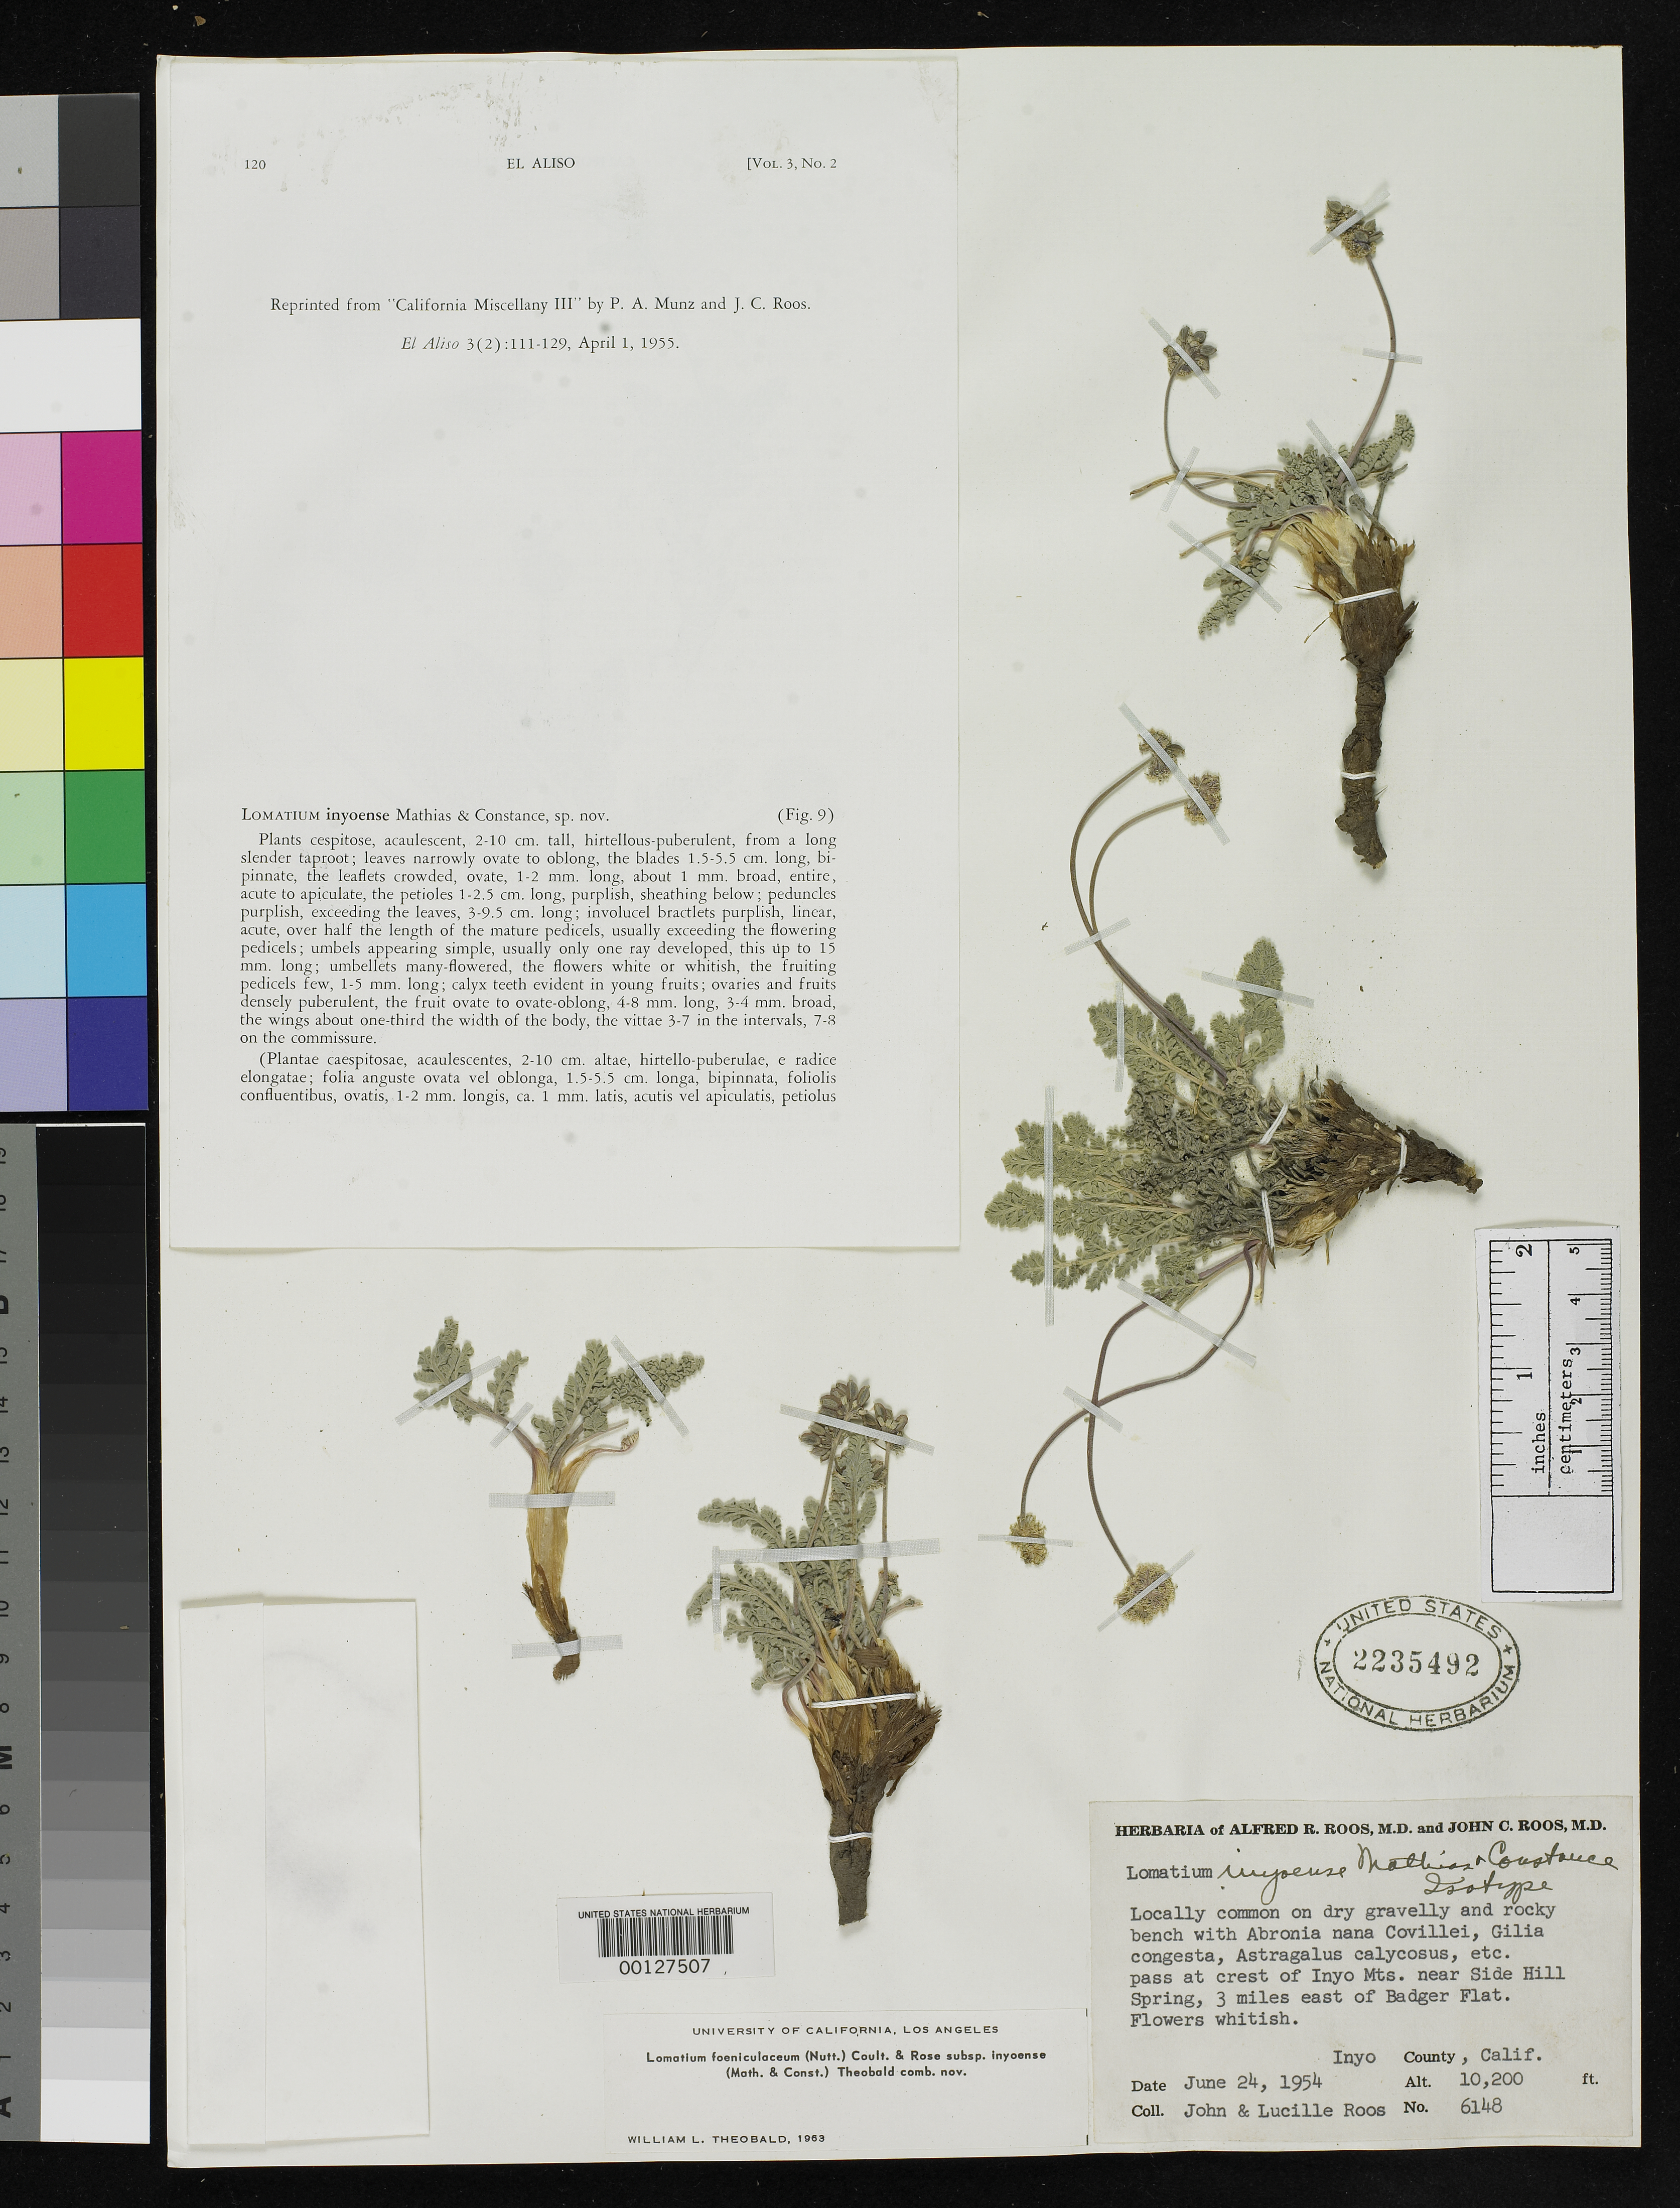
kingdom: Plantae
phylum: Tracheophyta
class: Magnoliopsida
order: Apiales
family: Apiaceae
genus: Lomatium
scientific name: Lomatium inyoense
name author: Mathias & Constance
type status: Isotype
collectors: J. C. Roos & L. Roos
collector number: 6148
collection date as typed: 24 Jun 1954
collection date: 1954-06-24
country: United States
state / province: California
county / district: Inyo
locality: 3 miles E of Badger Flat.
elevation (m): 3109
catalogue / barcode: US 2235492